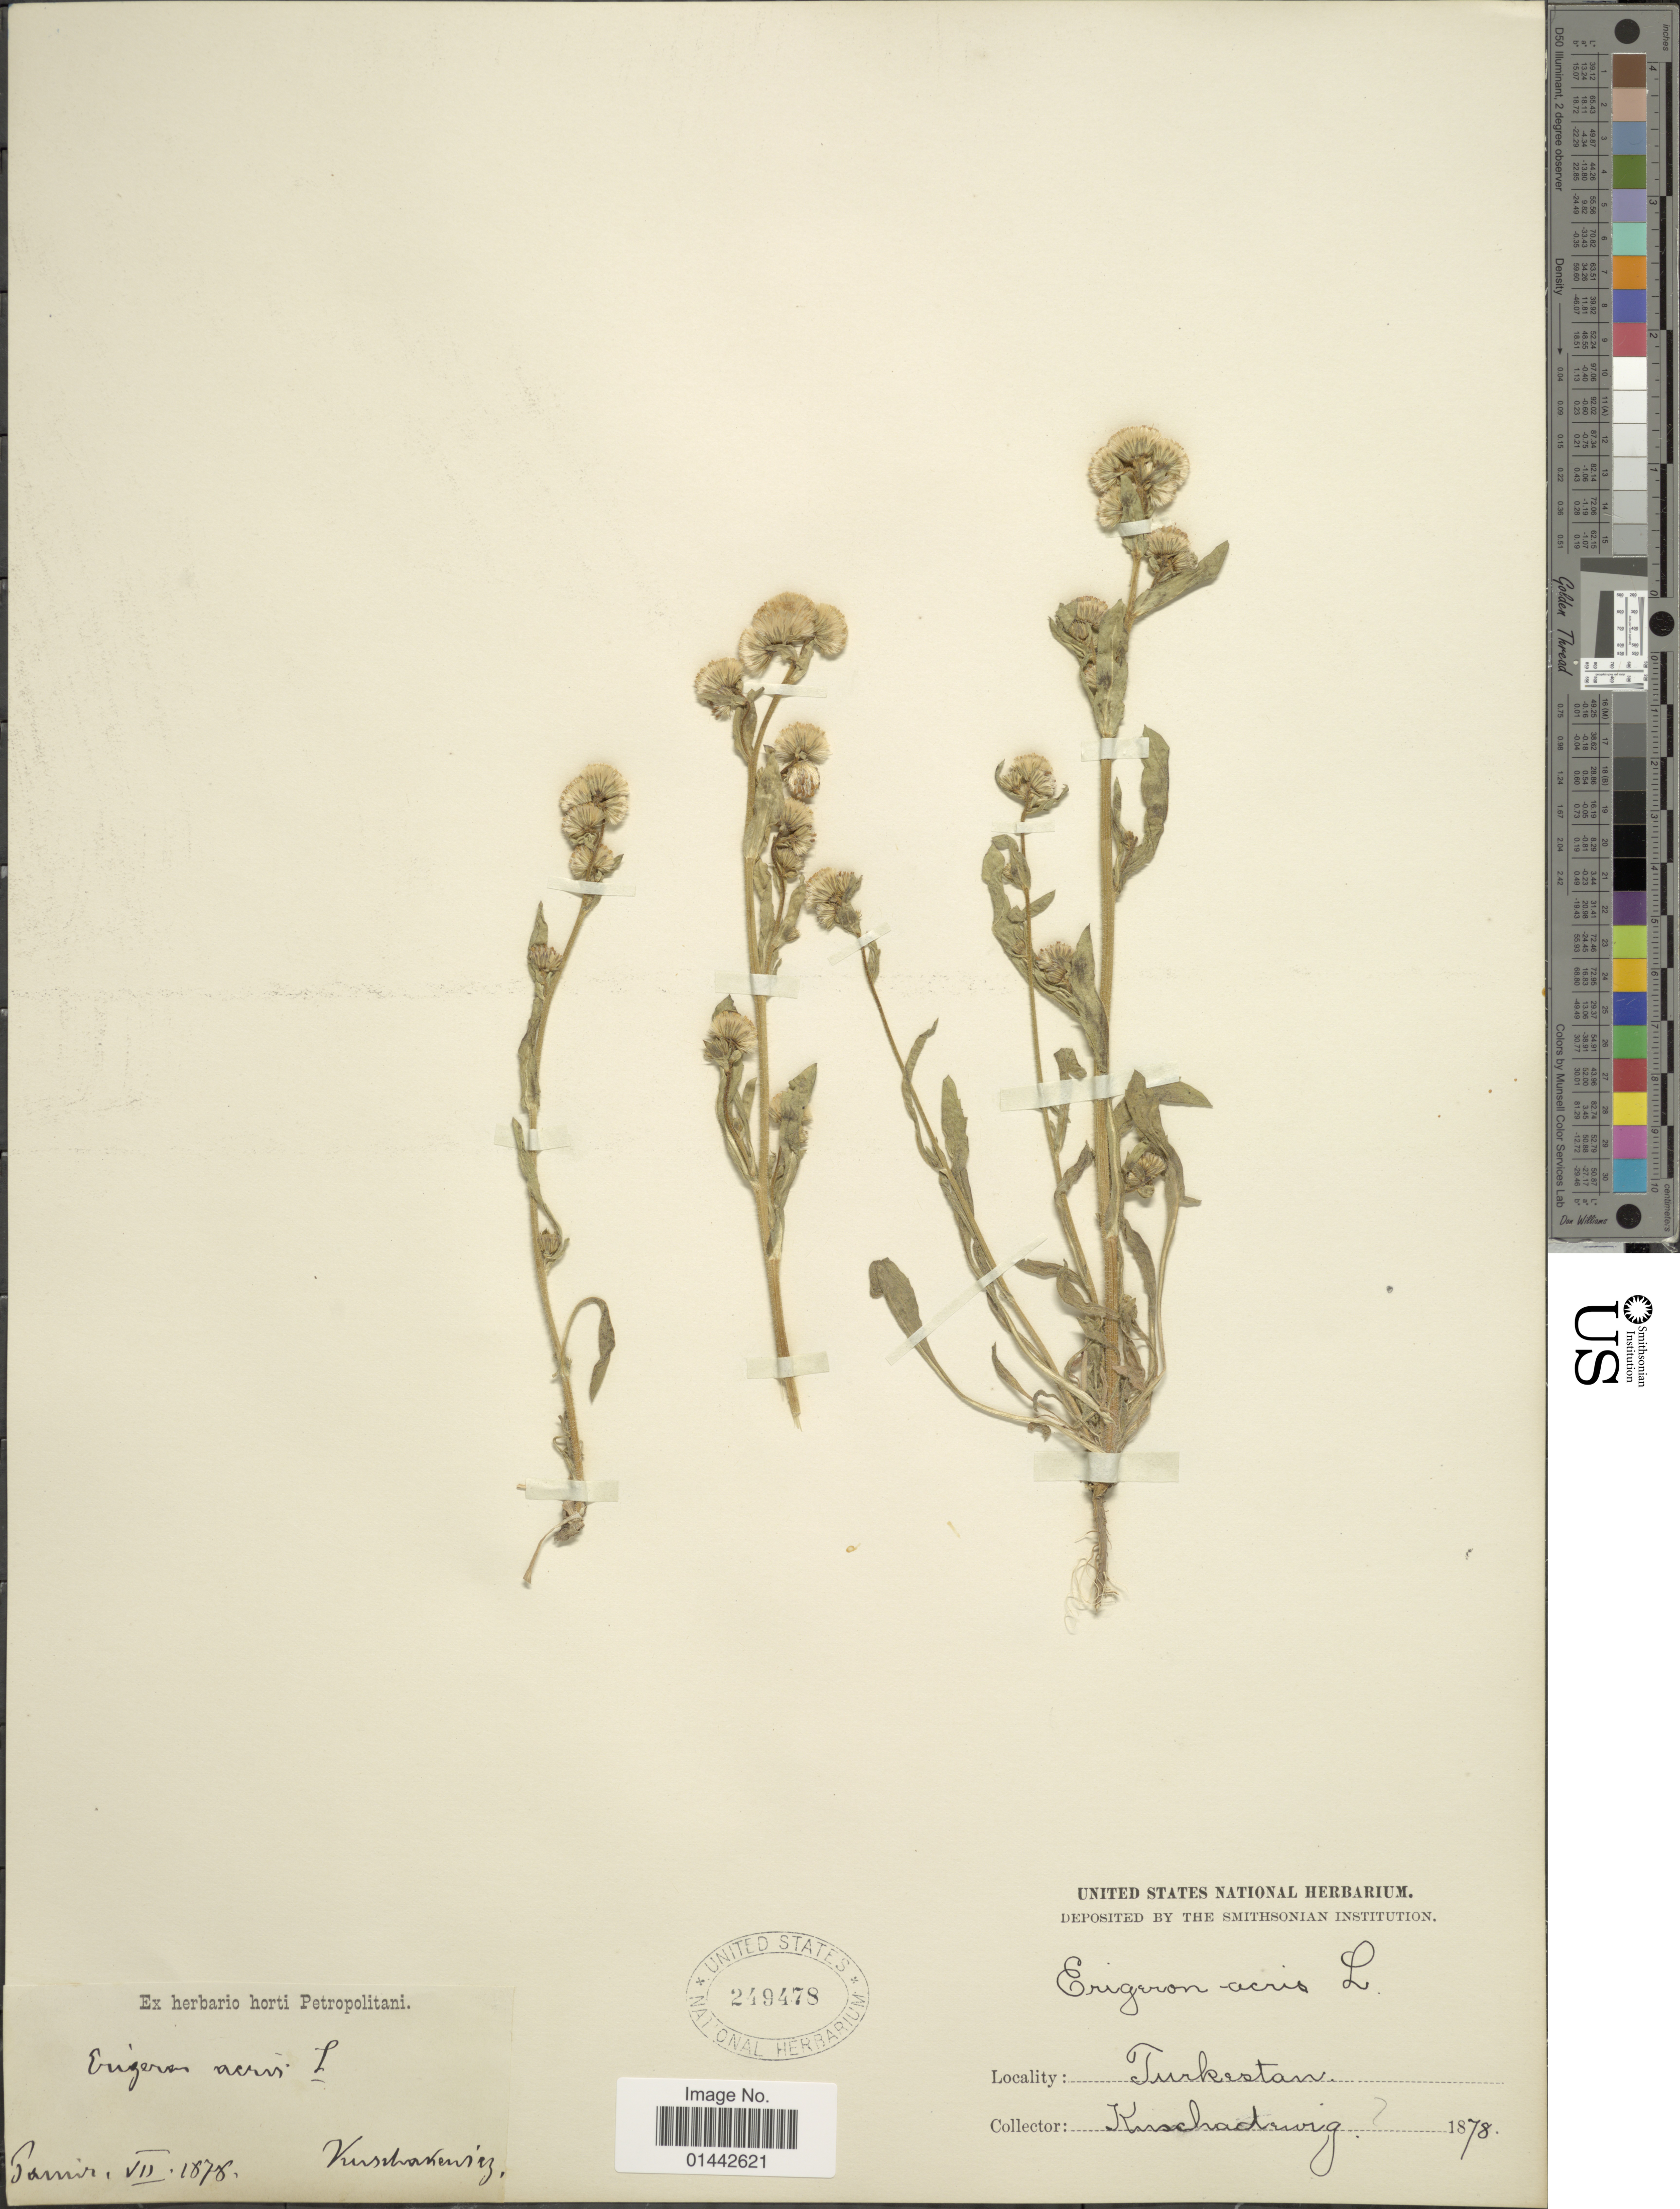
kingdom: Plantae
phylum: Tracheophyta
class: Magnoliopsida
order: Asterales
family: Asteraceae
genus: Erigeron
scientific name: Erigeron acris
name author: L.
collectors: -. Kuschakewicz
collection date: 1878-07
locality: Pamir, Turkestan. [interpreted]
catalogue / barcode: US 249478